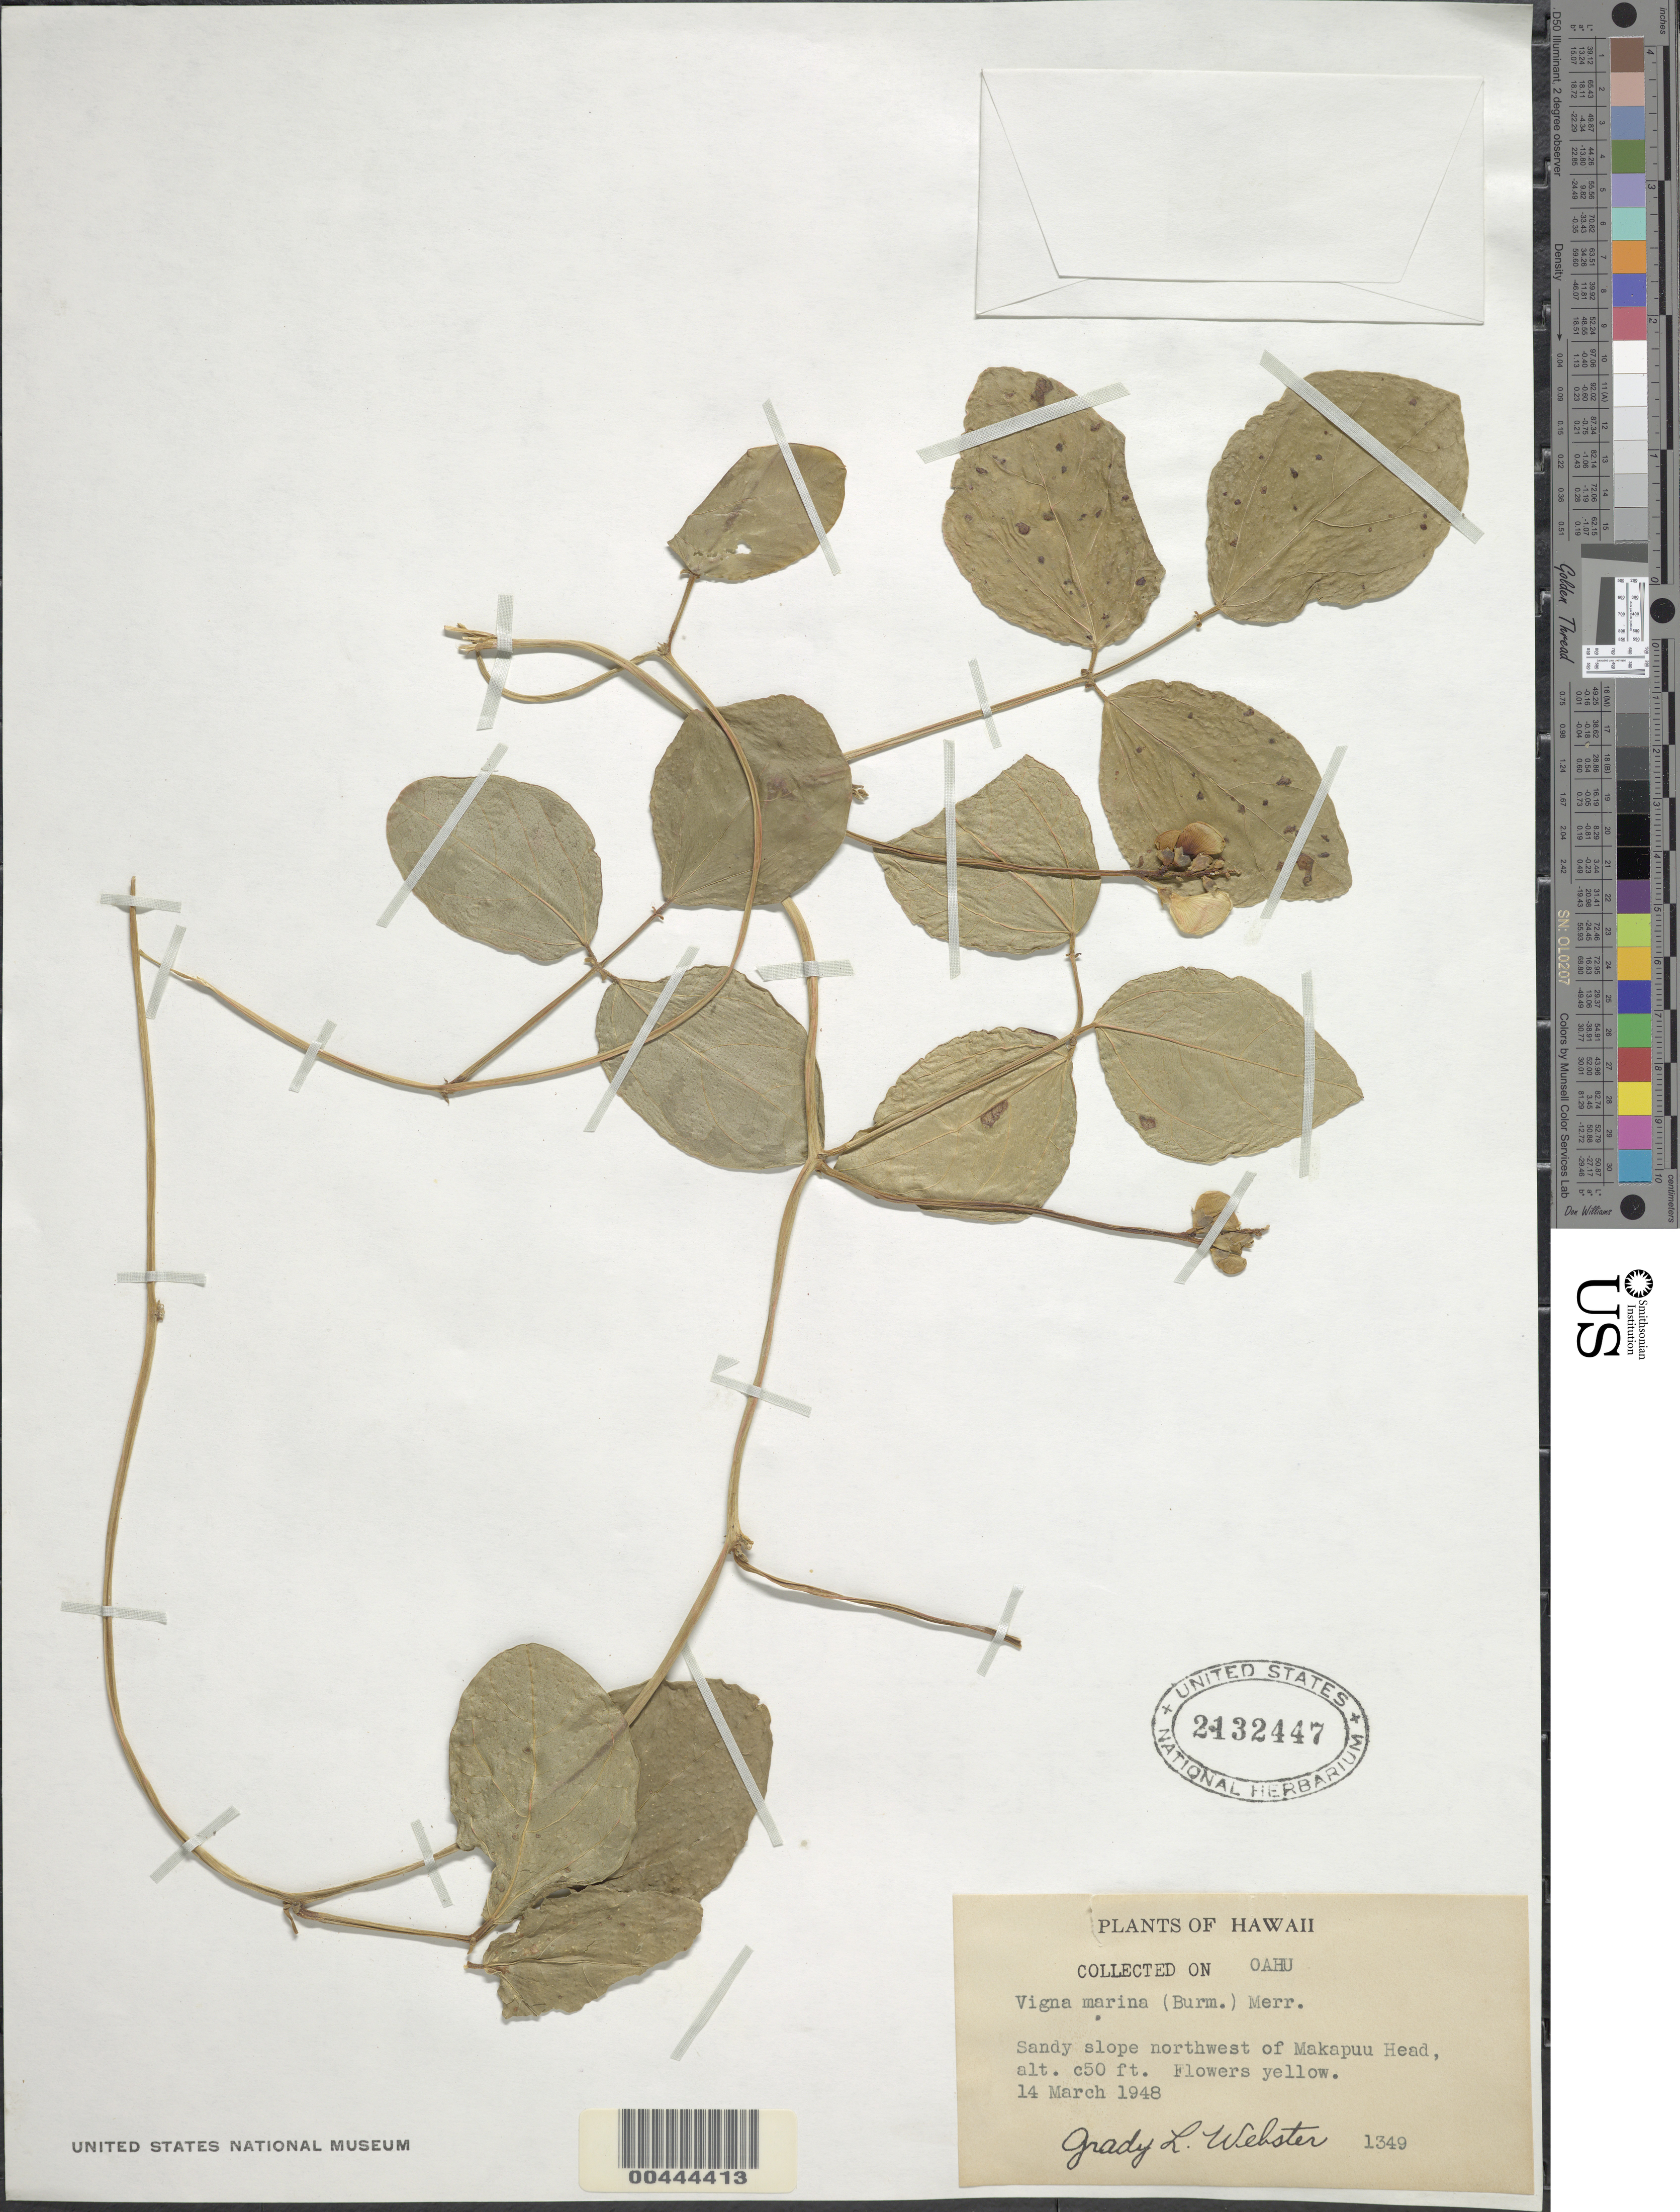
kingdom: Plantae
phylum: Tracheophyta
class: Magnoliopsida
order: Fabales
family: Fabaceae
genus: Vigna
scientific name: Vigna marina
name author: (Burm.) Merr.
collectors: G. L. Webster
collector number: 1349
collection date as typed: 14 Mar 1948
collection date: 1948-03-14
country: United States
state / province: Hawaii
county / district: Honolulu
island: Oahu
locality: slope northwest of Makapuu Head.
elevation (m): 15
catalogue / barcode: US 2132447